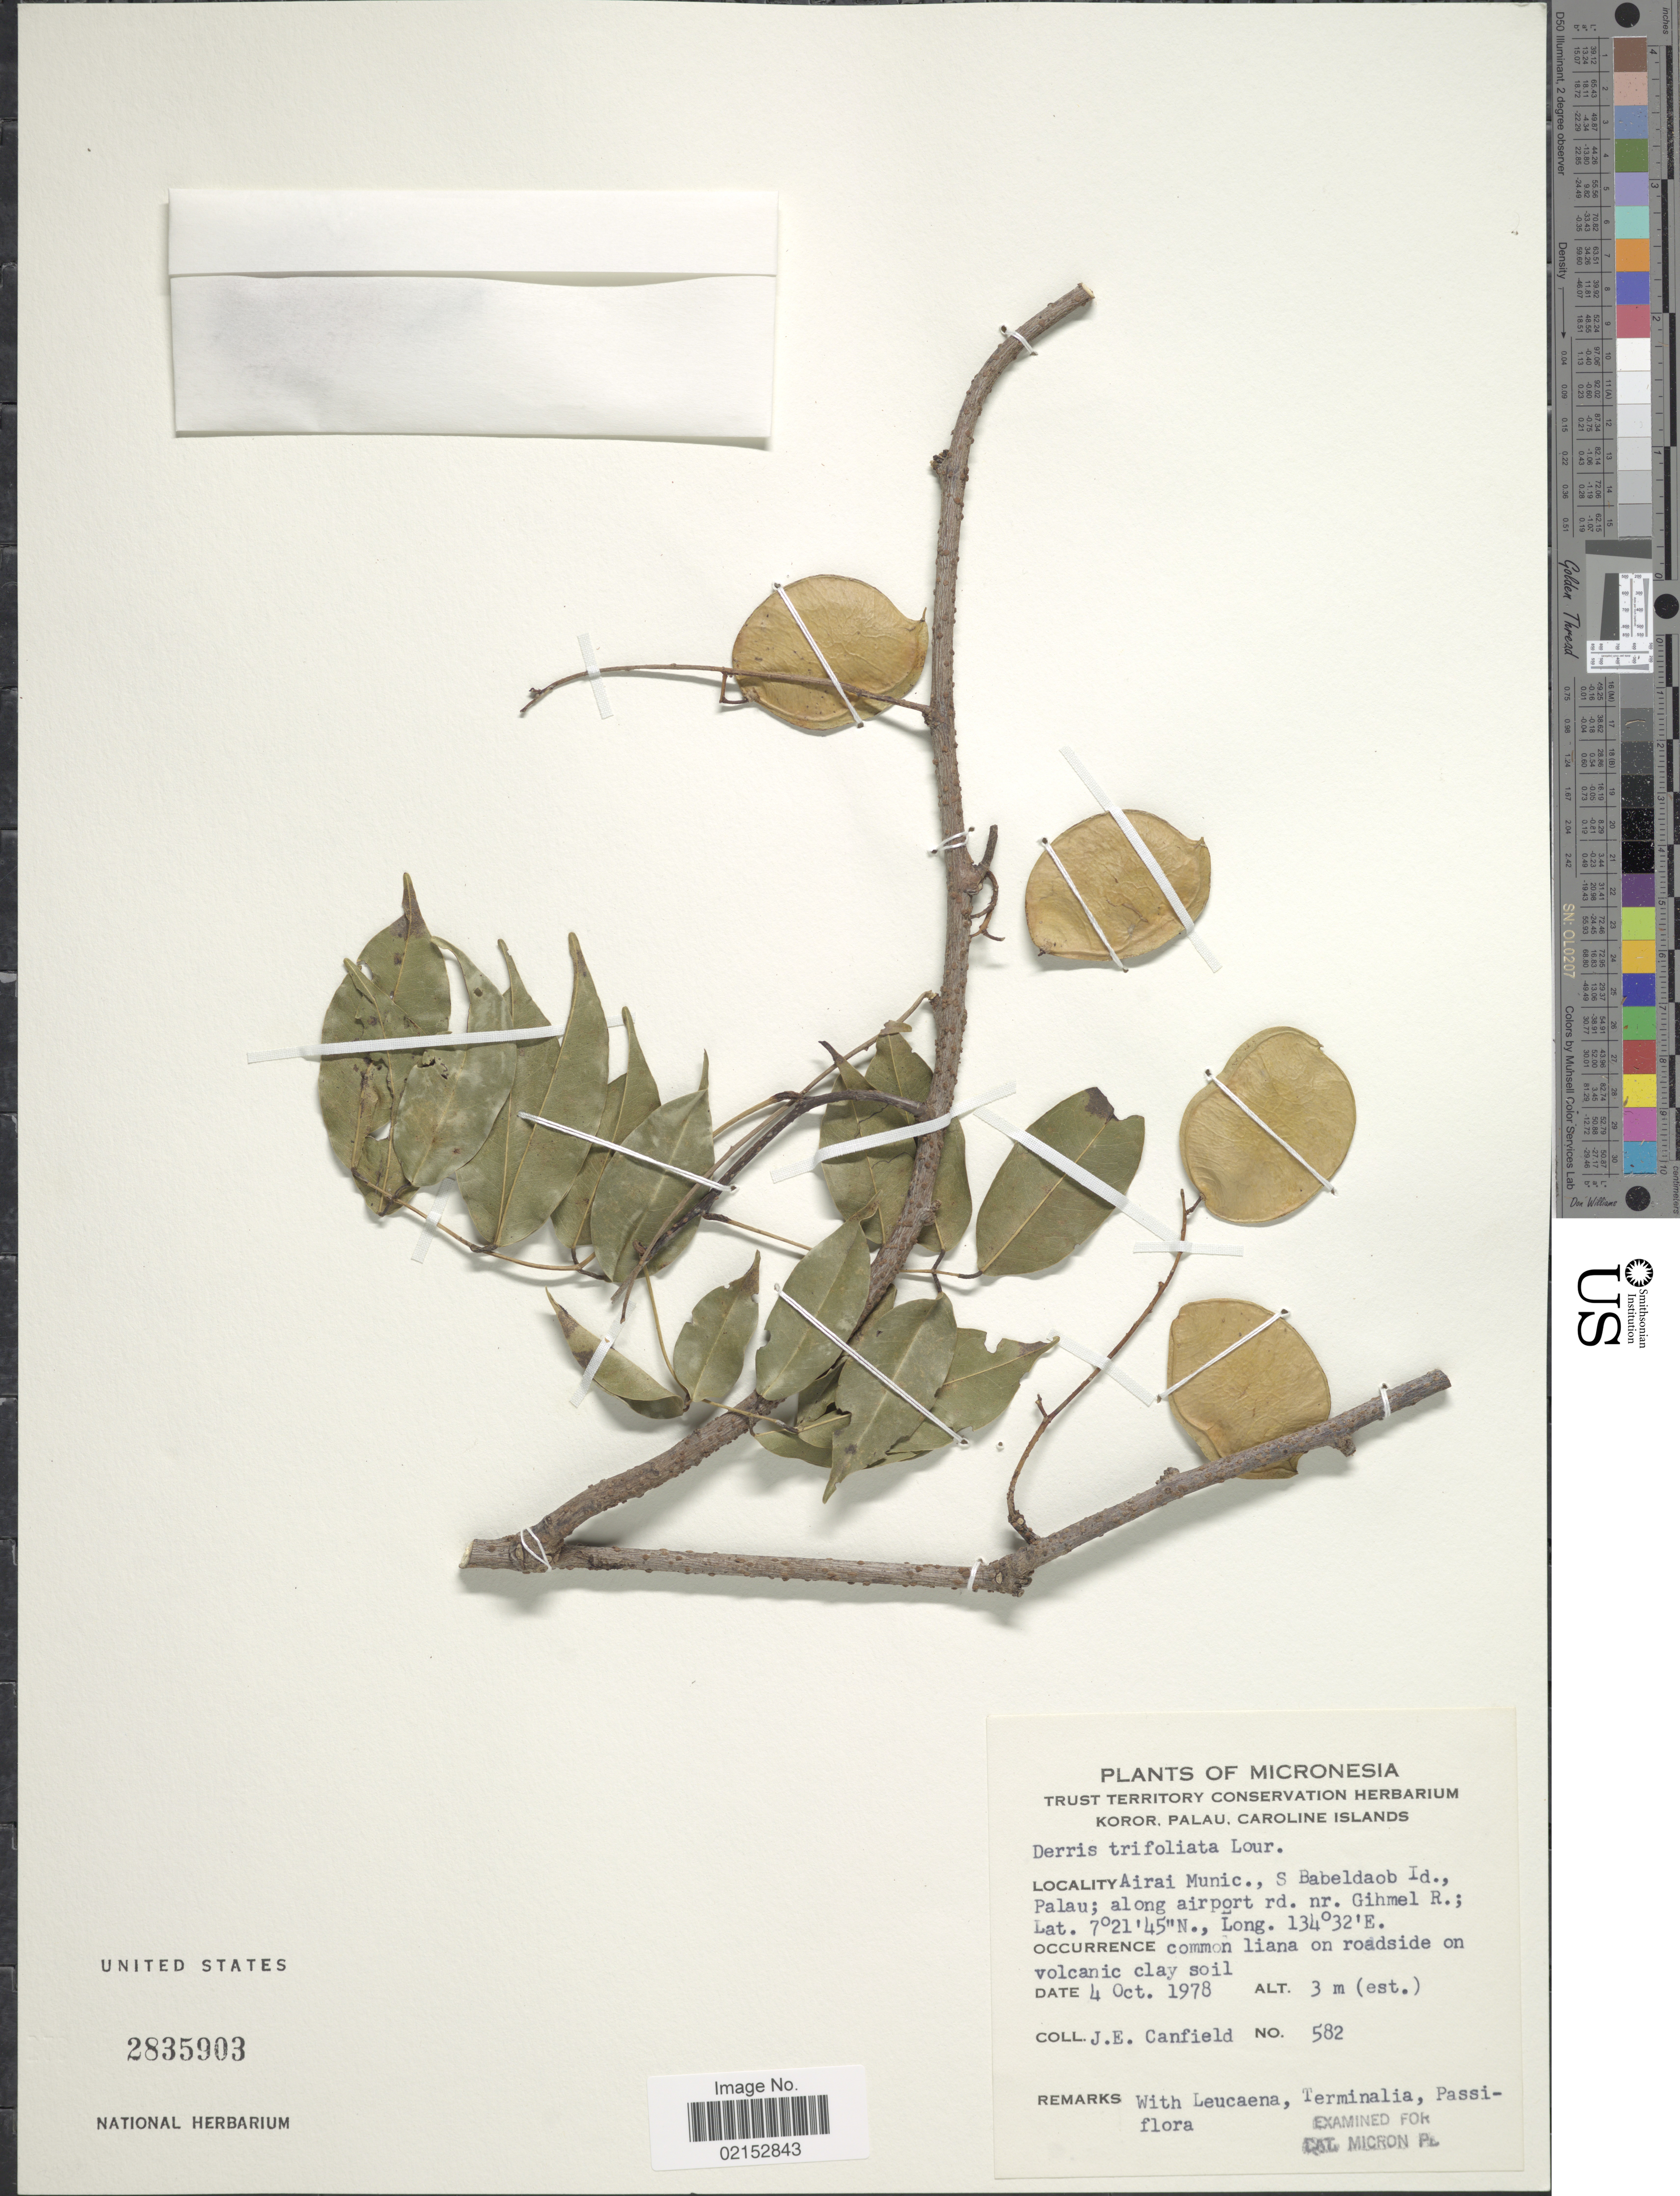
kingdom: Plantae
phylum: Tracheophyta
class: Magnoliopsida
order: Fabales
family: Fabaceae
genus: Derris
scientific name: Derris trifoliata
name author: Lour.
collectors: J. E. Canfield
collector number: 582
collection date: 1978-10-04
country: Palau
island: Babeldaob [Babelthuap]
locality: Airai Munic., S Babeldaob Id., Palau, along airport rd. nr. Gihmel R.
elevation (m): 3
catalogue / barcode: US 2835903